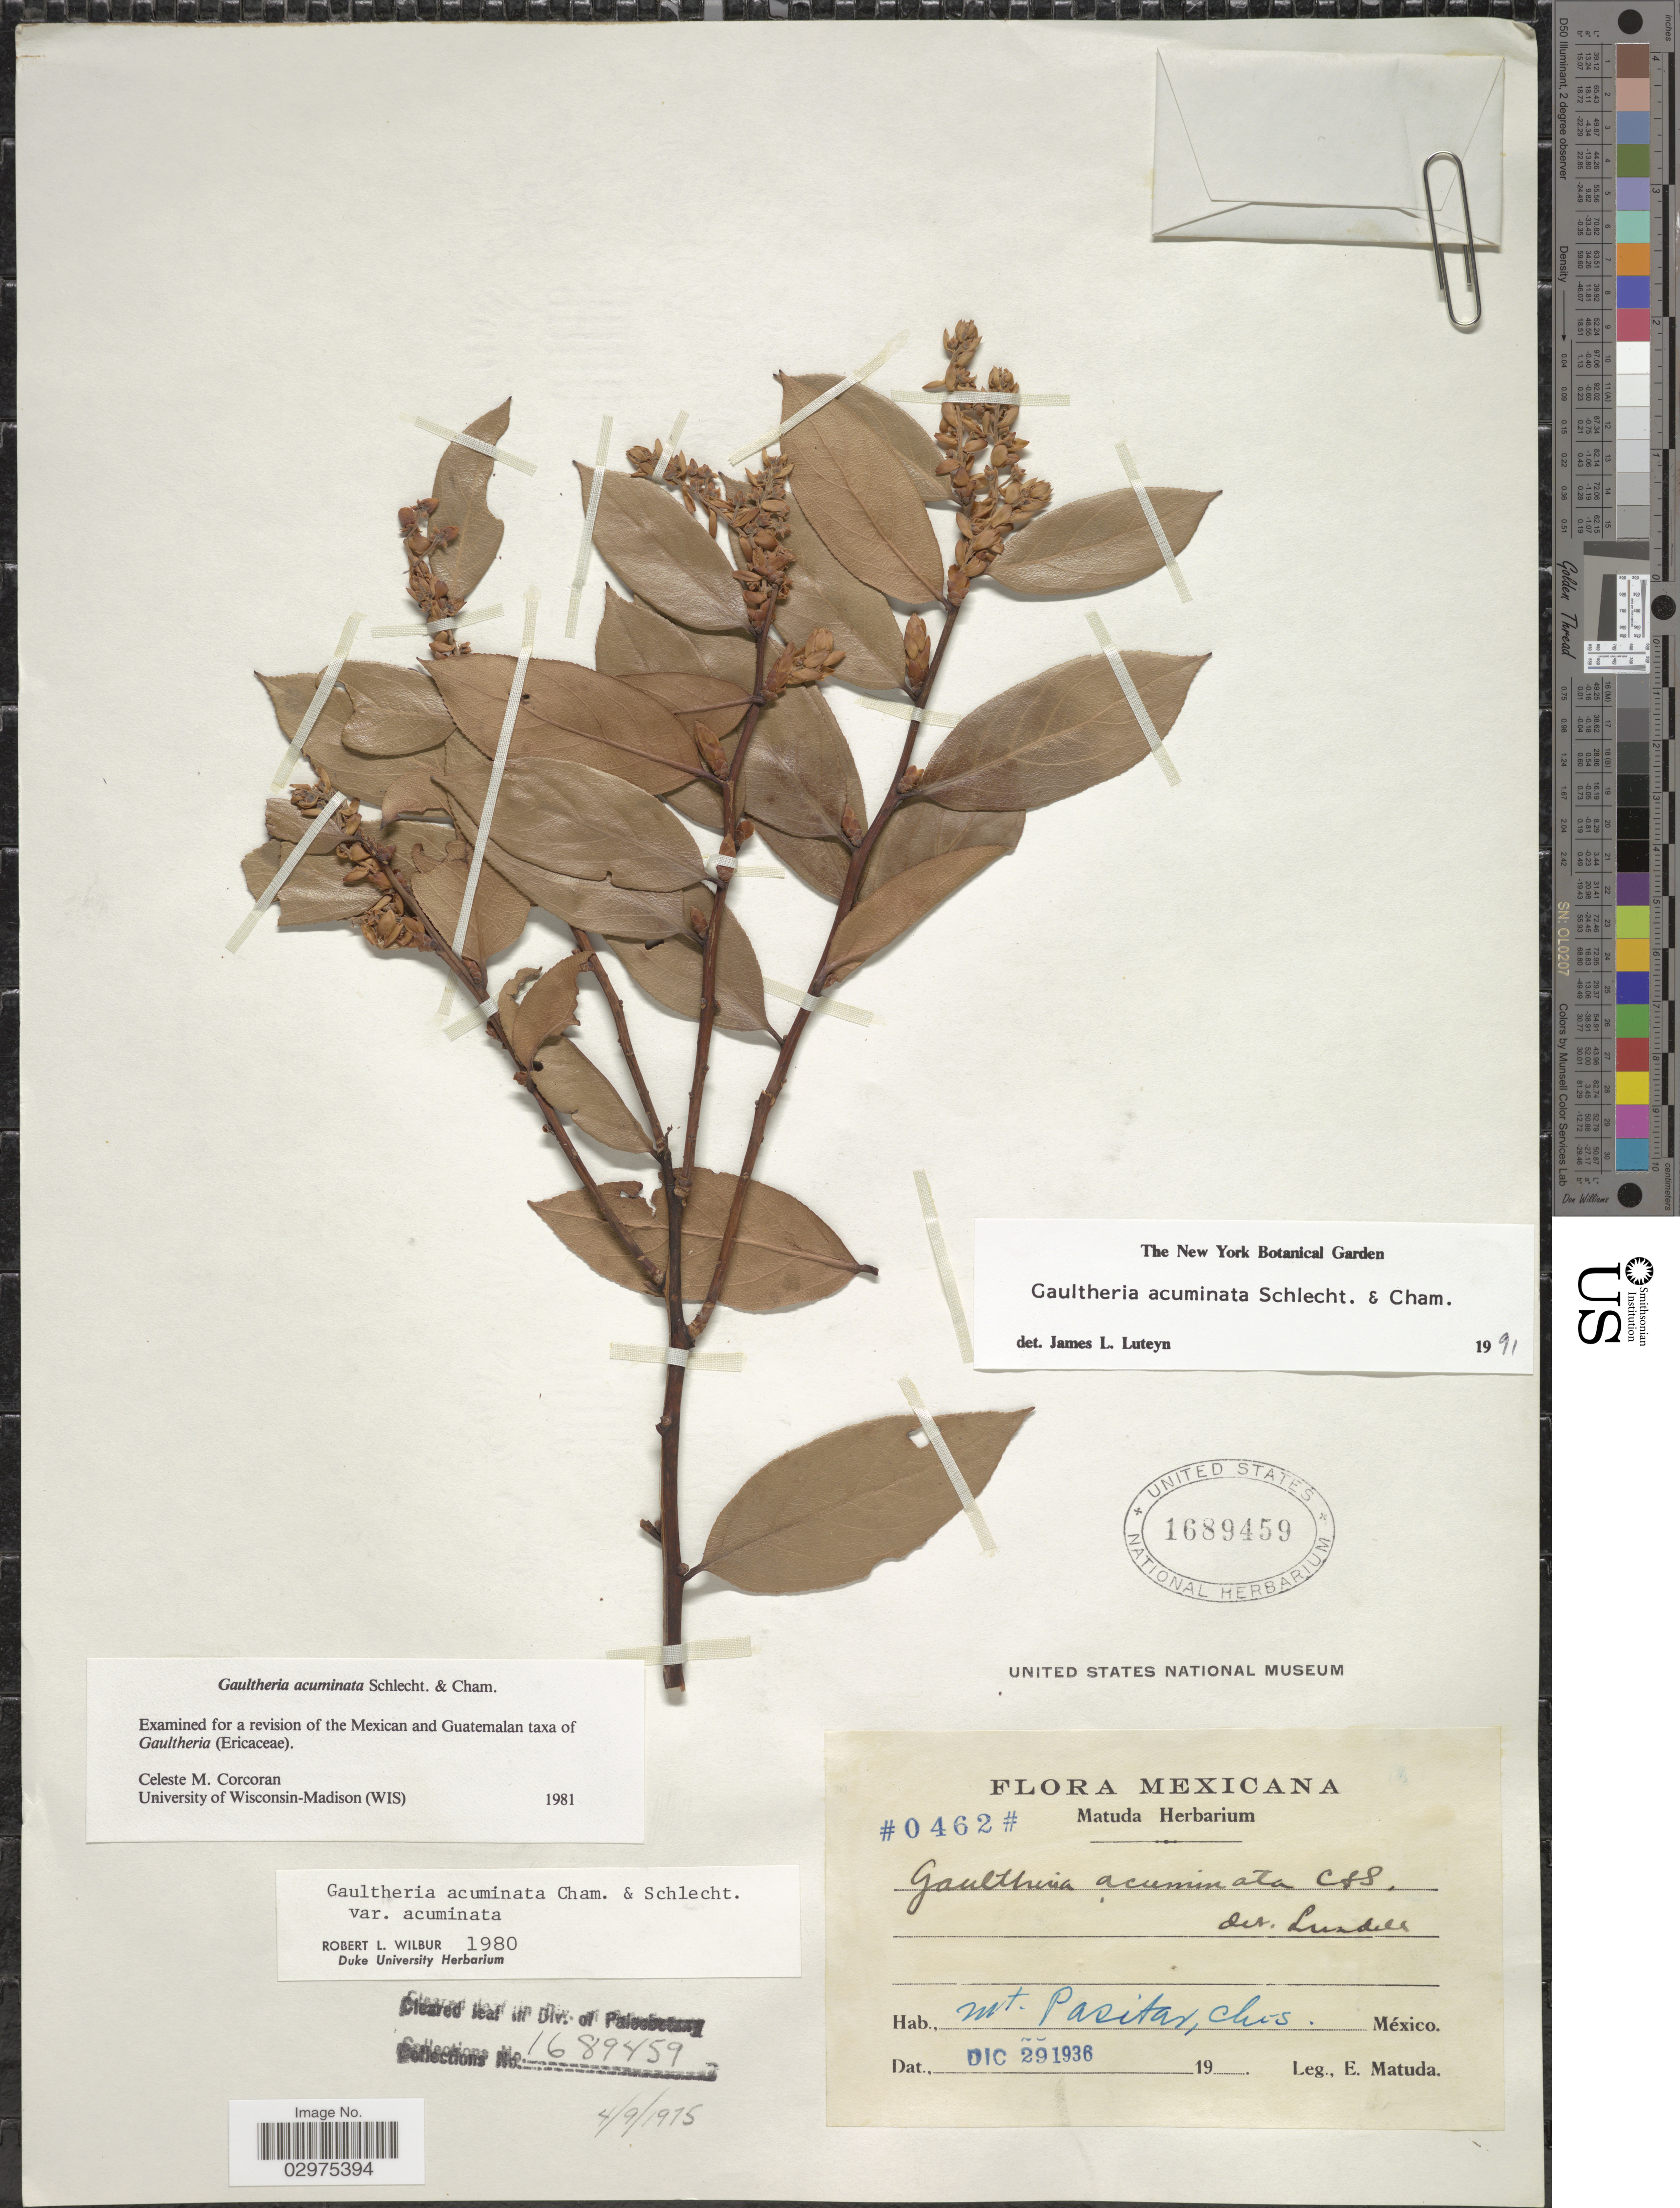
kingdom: Plantae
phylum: Tracheophyta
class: Magnoliopsida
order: Ericales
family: Ericaceae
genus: Gaultheria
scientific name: Gaultheria acuminata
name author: Schltdl. & Cham.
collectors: E. Matuda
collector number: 0462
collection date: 1936-12-29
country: Mexico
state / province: Chiapas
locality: Mt. Pasitar, Chis.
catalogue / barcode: US 1689459